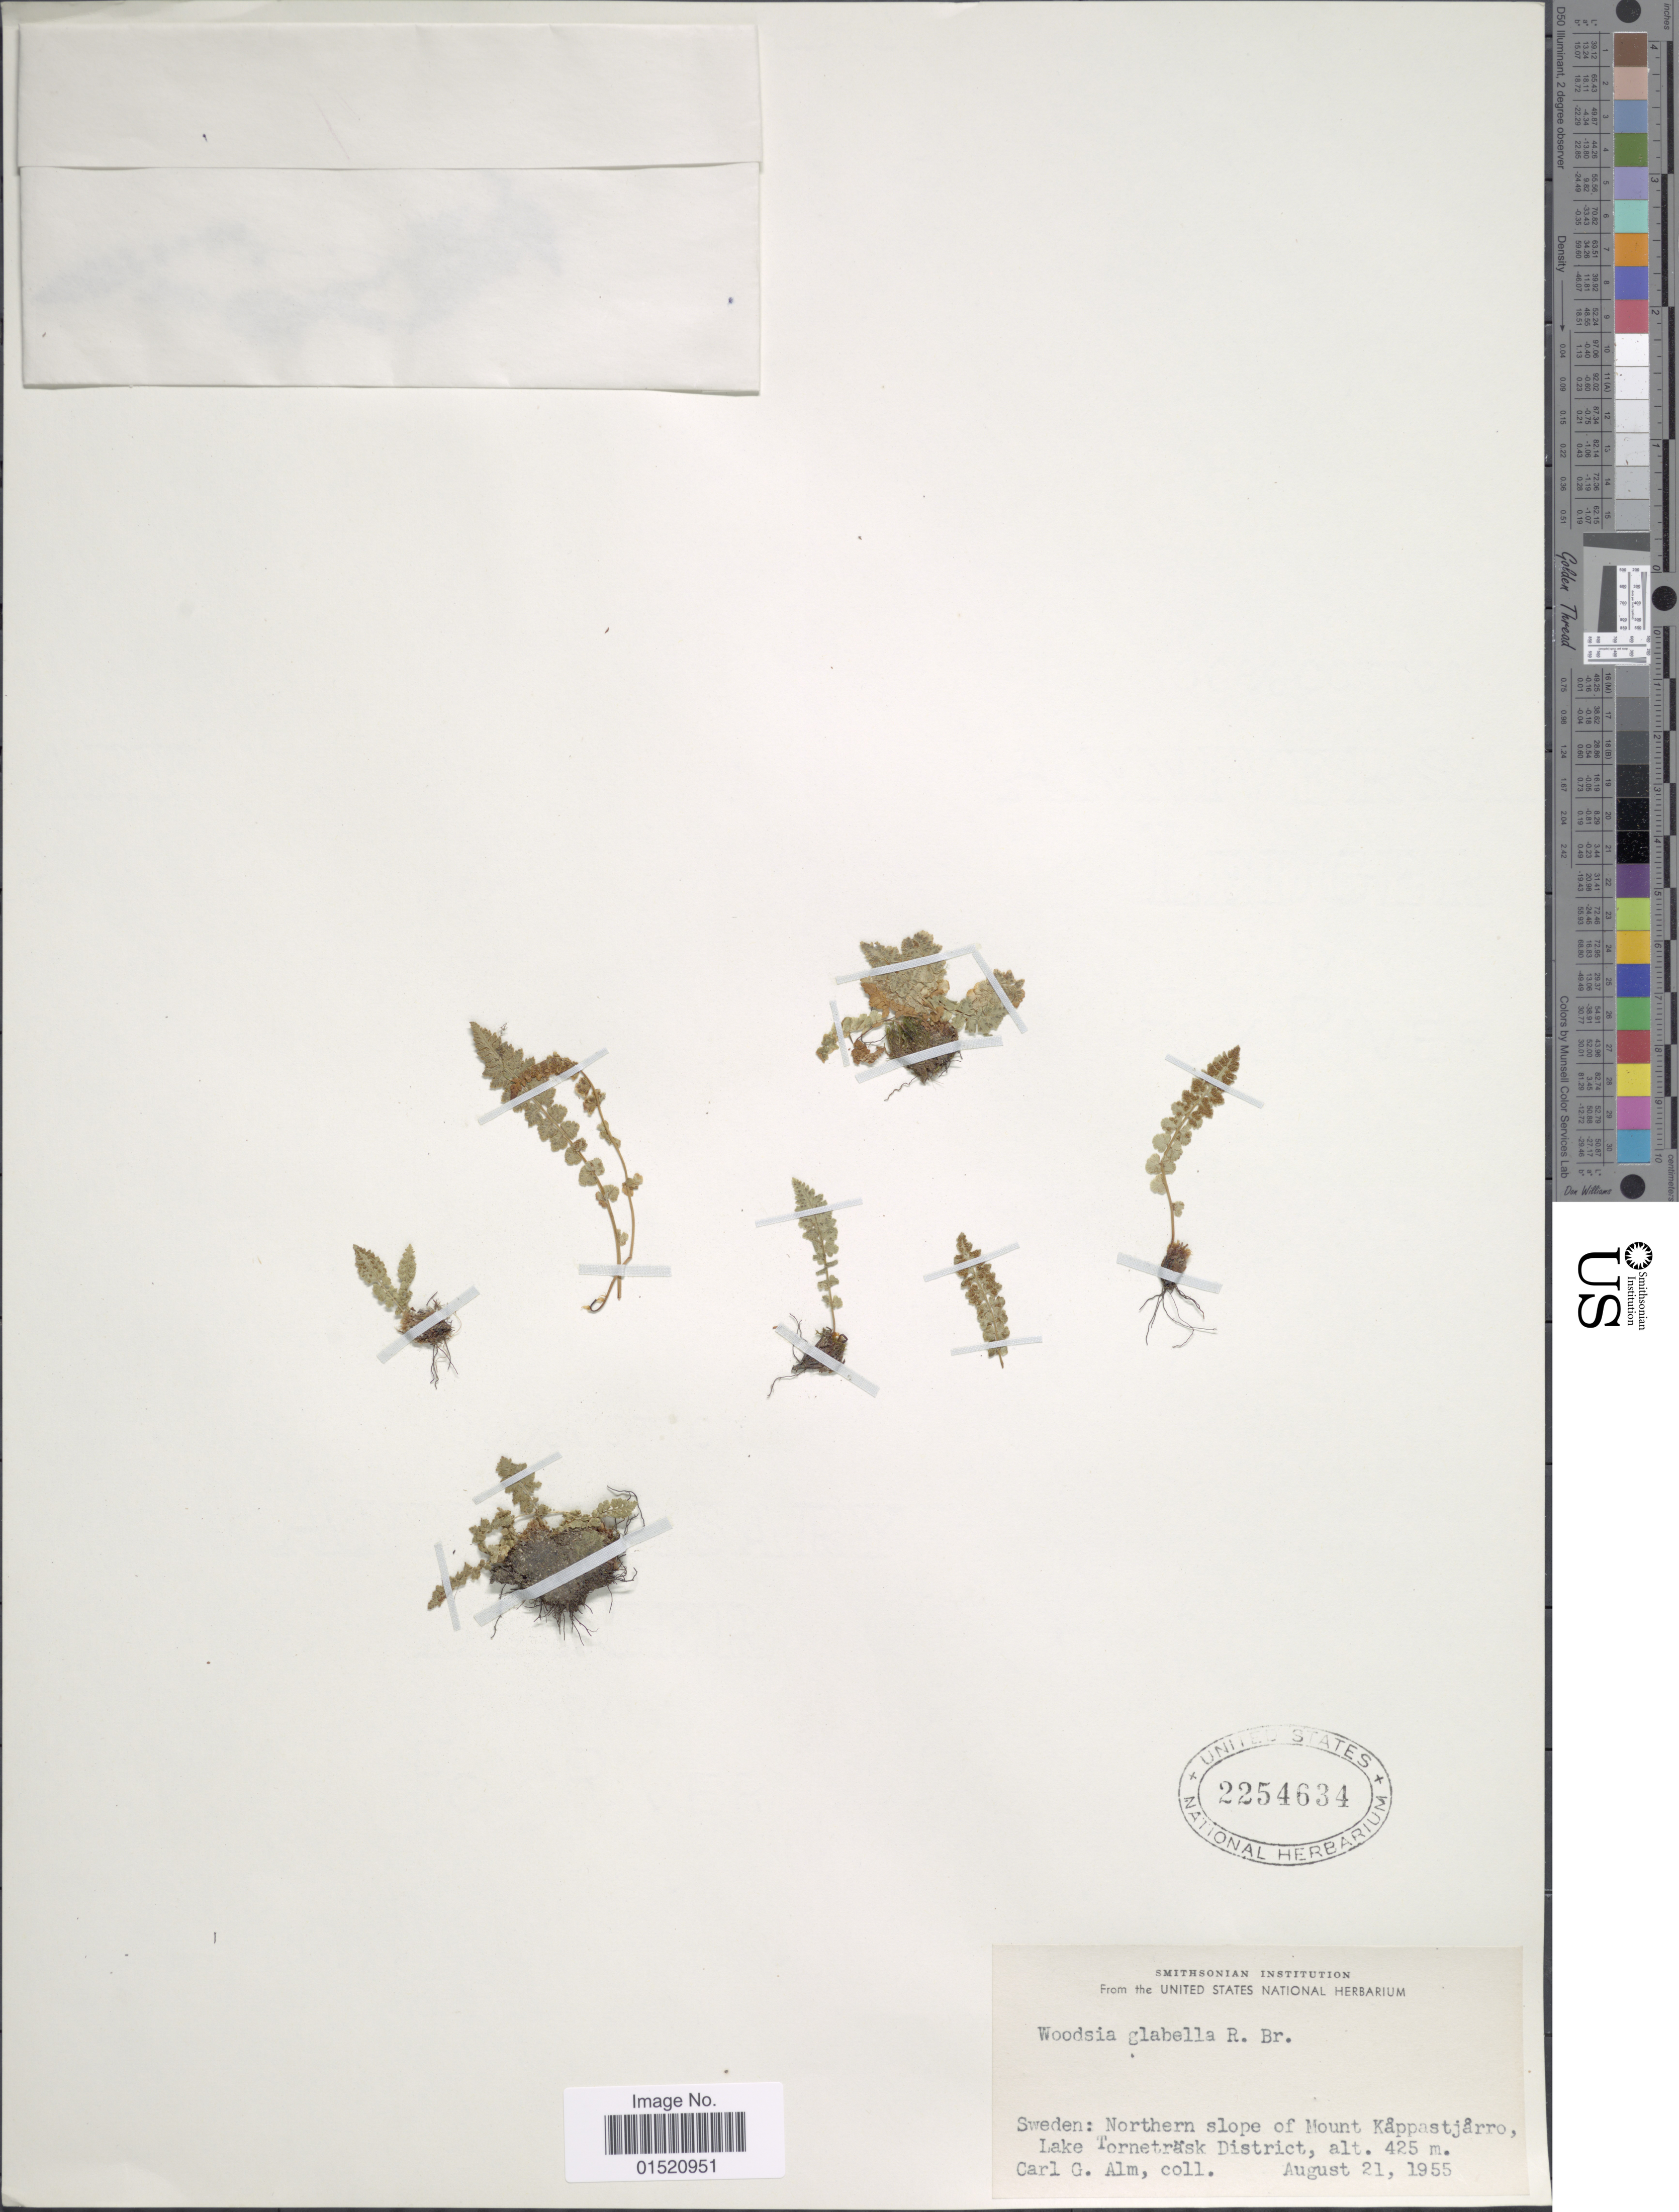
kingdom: Plantae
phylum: Tracheophyta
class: Polypodiopsida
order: Polypodiales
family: Woodsiaceae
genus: Woodsia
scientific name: Woodsia glabella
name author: R. Br.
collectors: C. G. Alm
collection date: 1955-08-21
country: Sweden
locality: Northern slope of Mount Kåppastjårro, Lake Torneträsk District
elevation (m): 425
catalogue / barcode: US 2254634